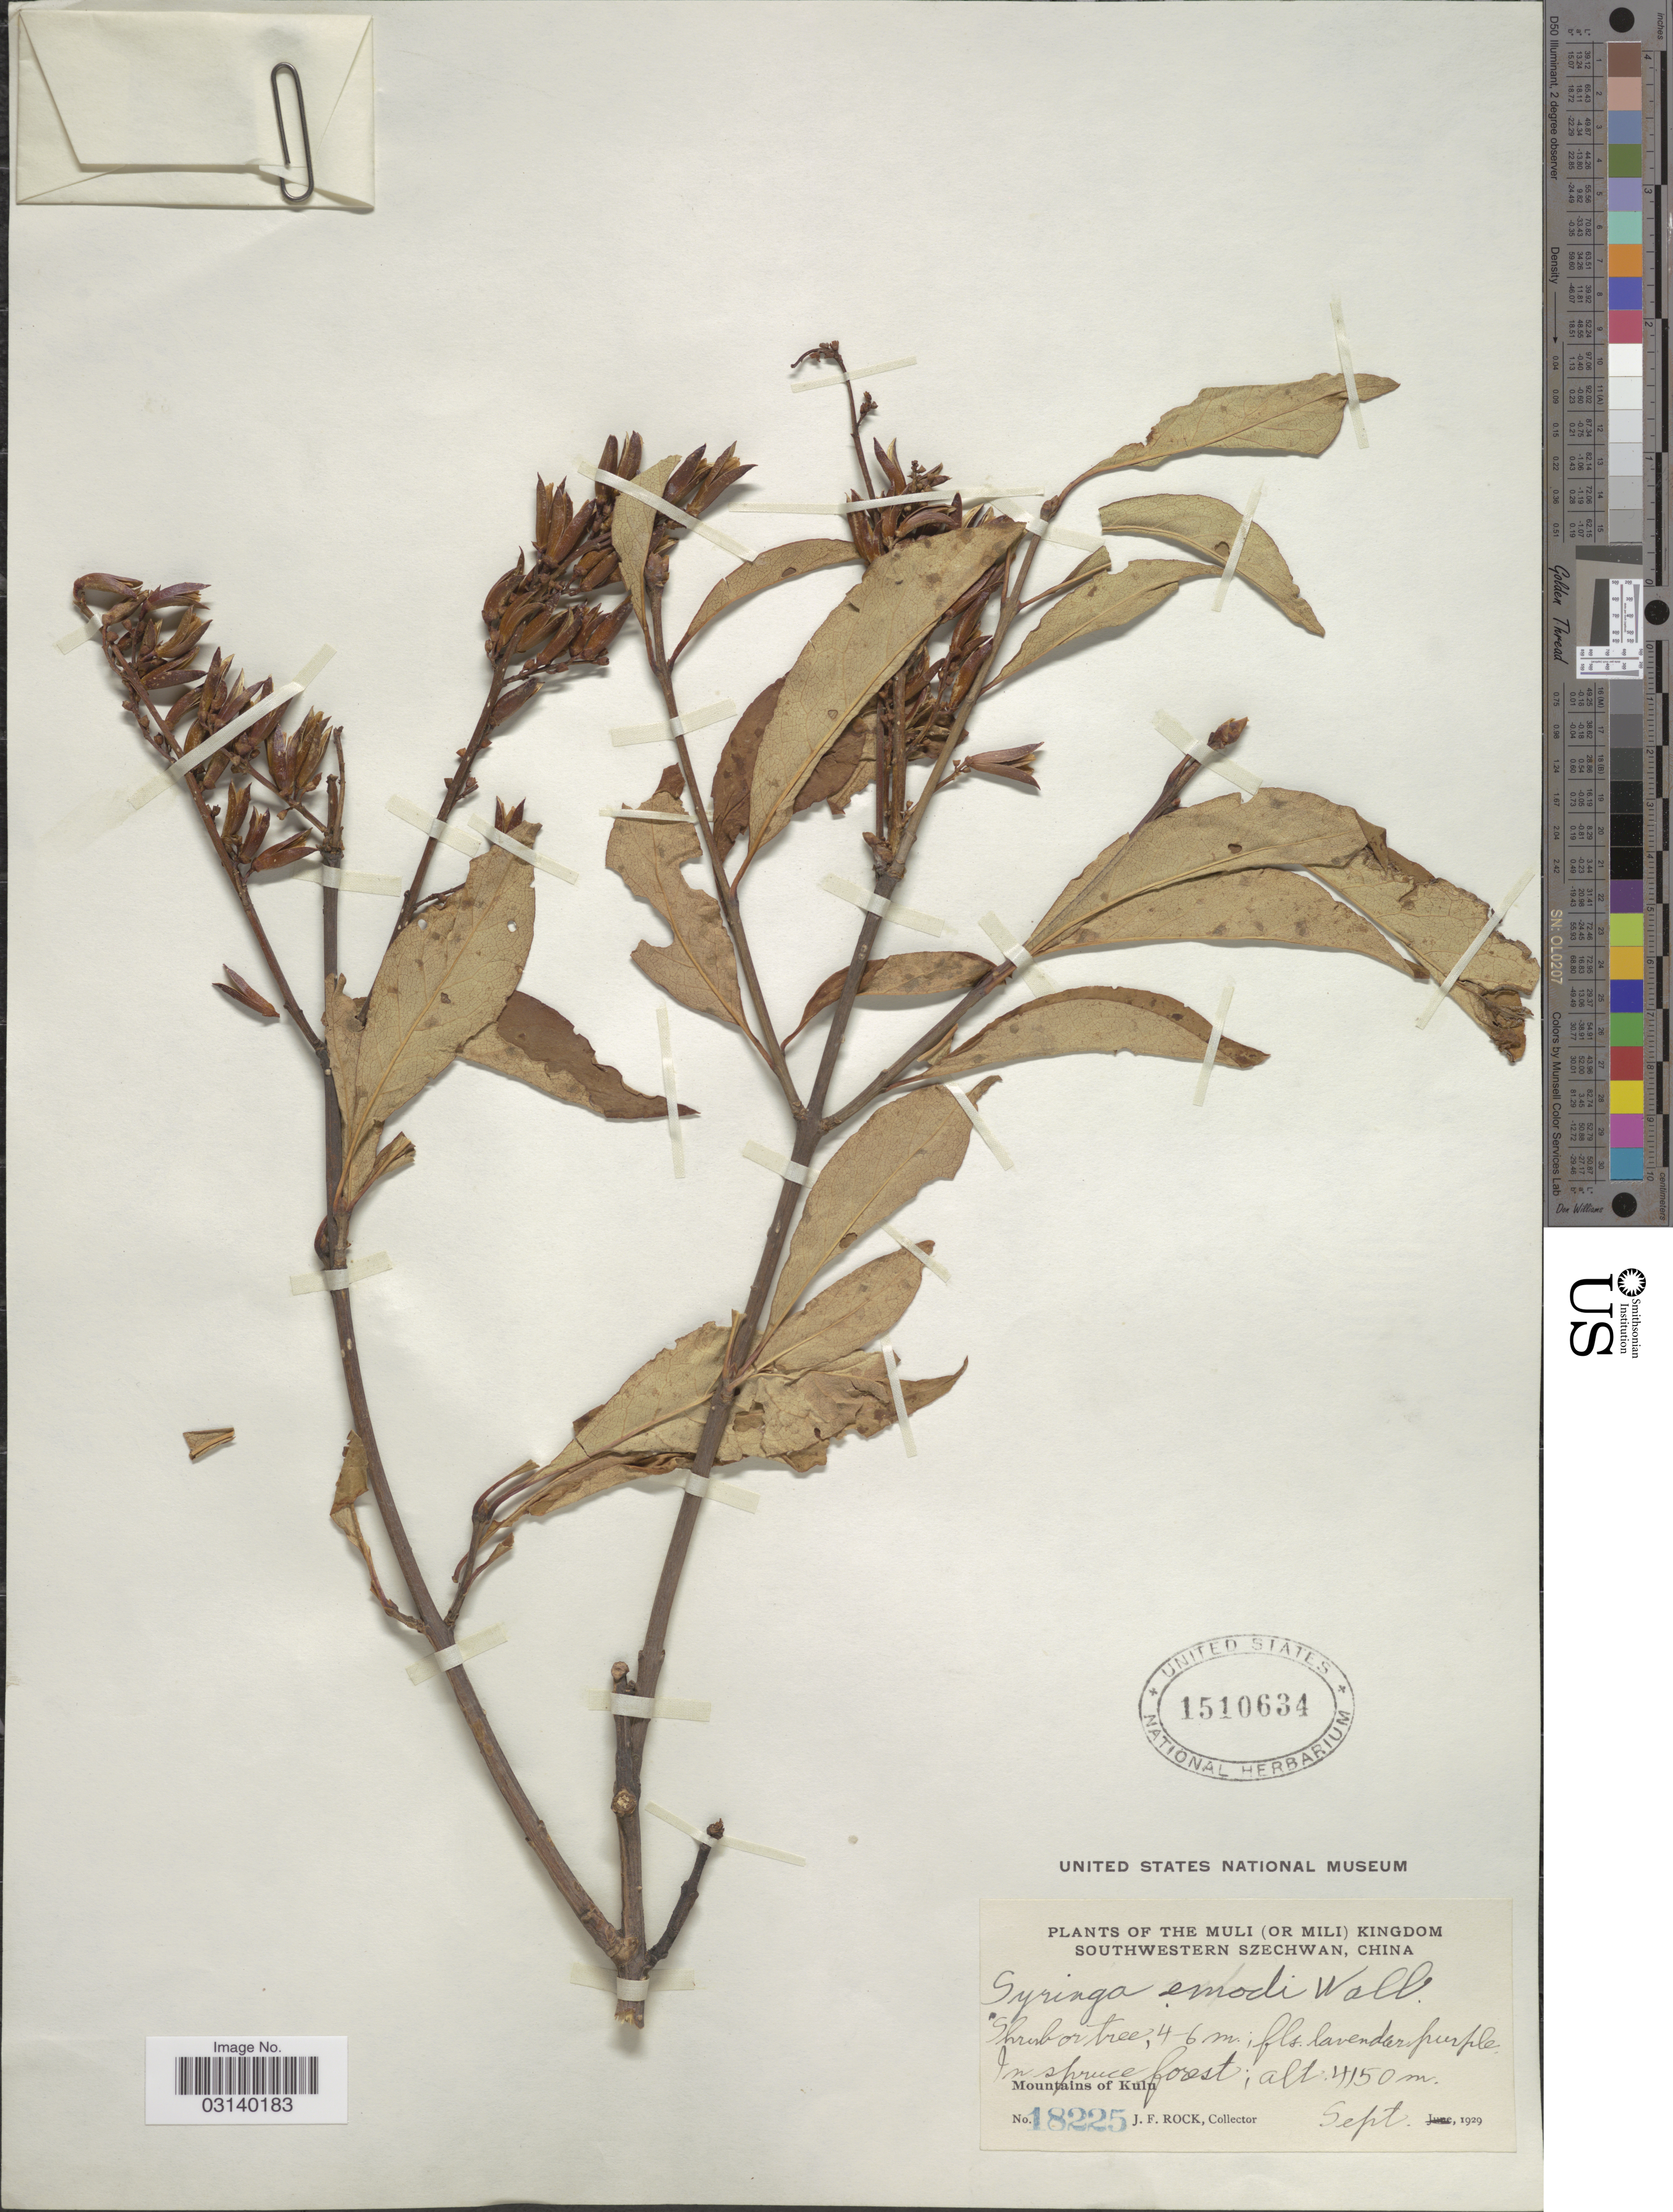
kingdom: Plantae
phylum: Tracheophyta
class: Magnoliopsida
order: Lamiales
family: Oleaceae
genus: Syringa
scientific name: Syringa emodi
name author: Wall. ex Royle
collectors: J. Rock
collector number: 18225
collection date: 1929-09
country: China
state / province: Sichuan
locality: Muli (or Mili) Kingdom. Southwestern Szechwan. Mountains of Kulu.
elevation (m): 4150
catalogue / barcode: US 1510634